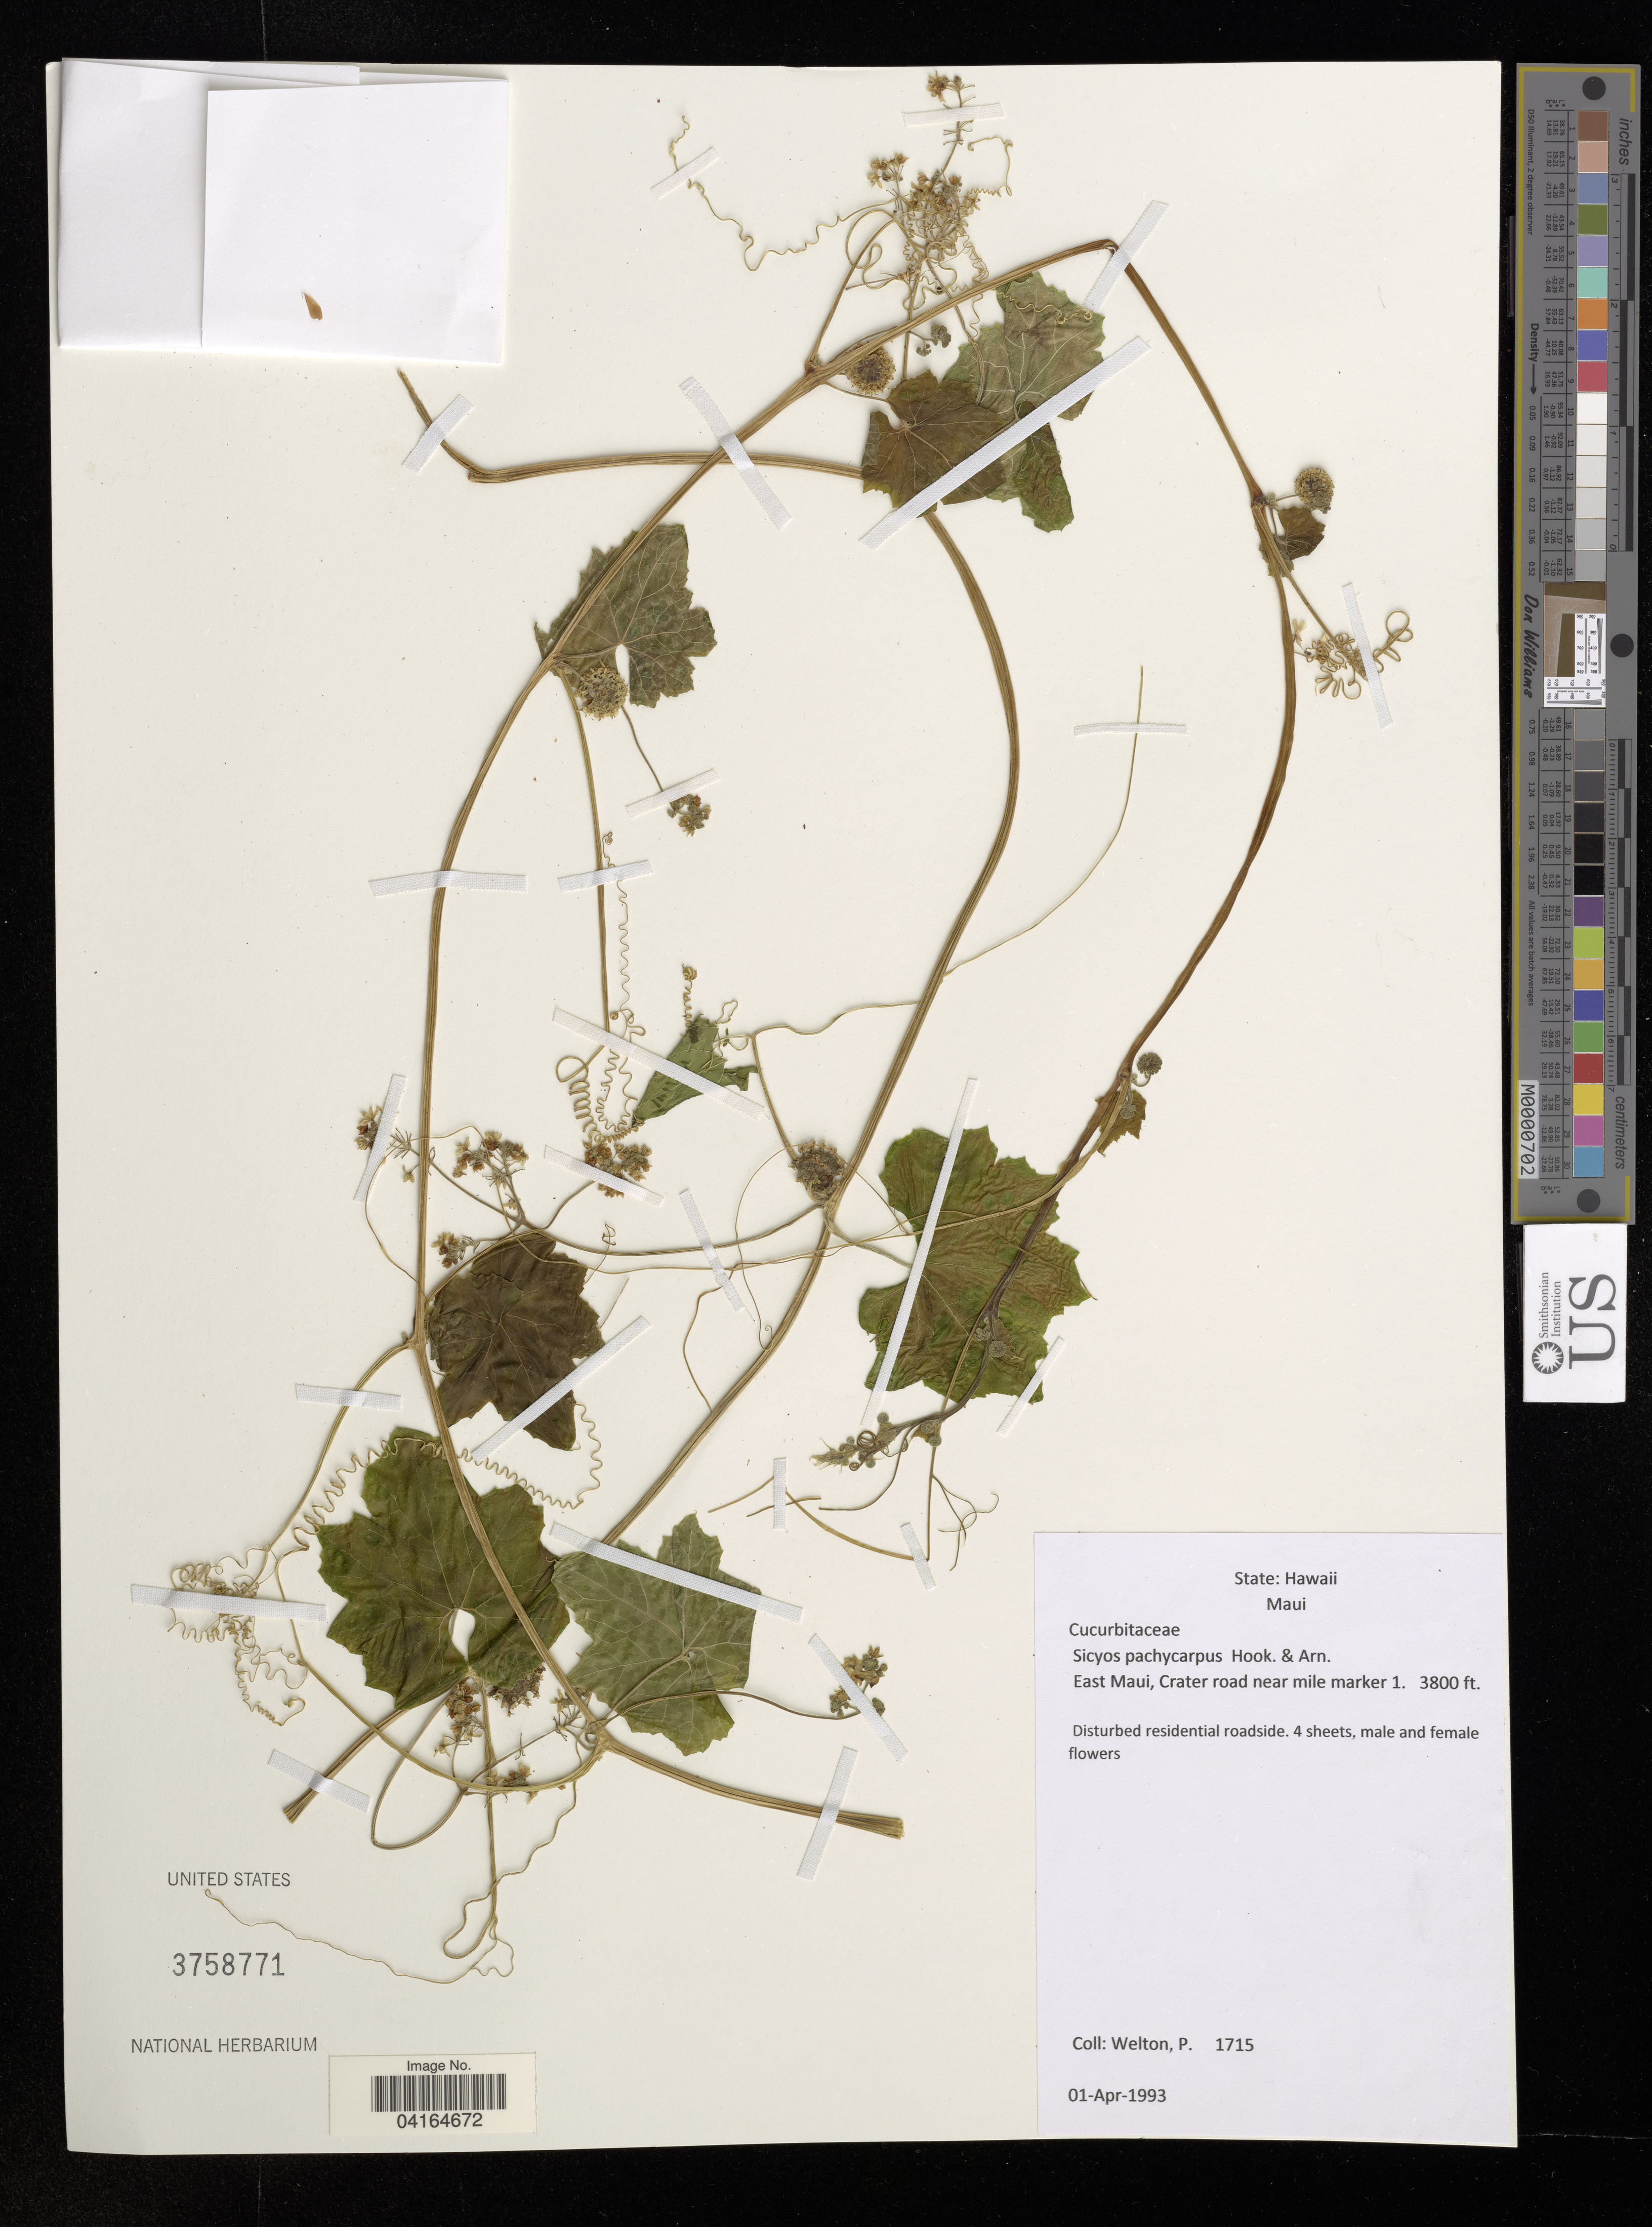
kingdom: Plantae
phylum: Tracheophyta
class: Magnoliopsida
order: Cucurbitales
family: Cucurbitaceae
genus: Cucurbita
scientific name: Cucurbita sp.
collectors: P. Welton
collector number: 1715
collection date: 1993-04-01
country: United States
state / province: Hawaii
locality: Maui. East Maui, Crater road near mile Marker 1.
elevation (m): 1158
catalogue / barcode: US 3758771